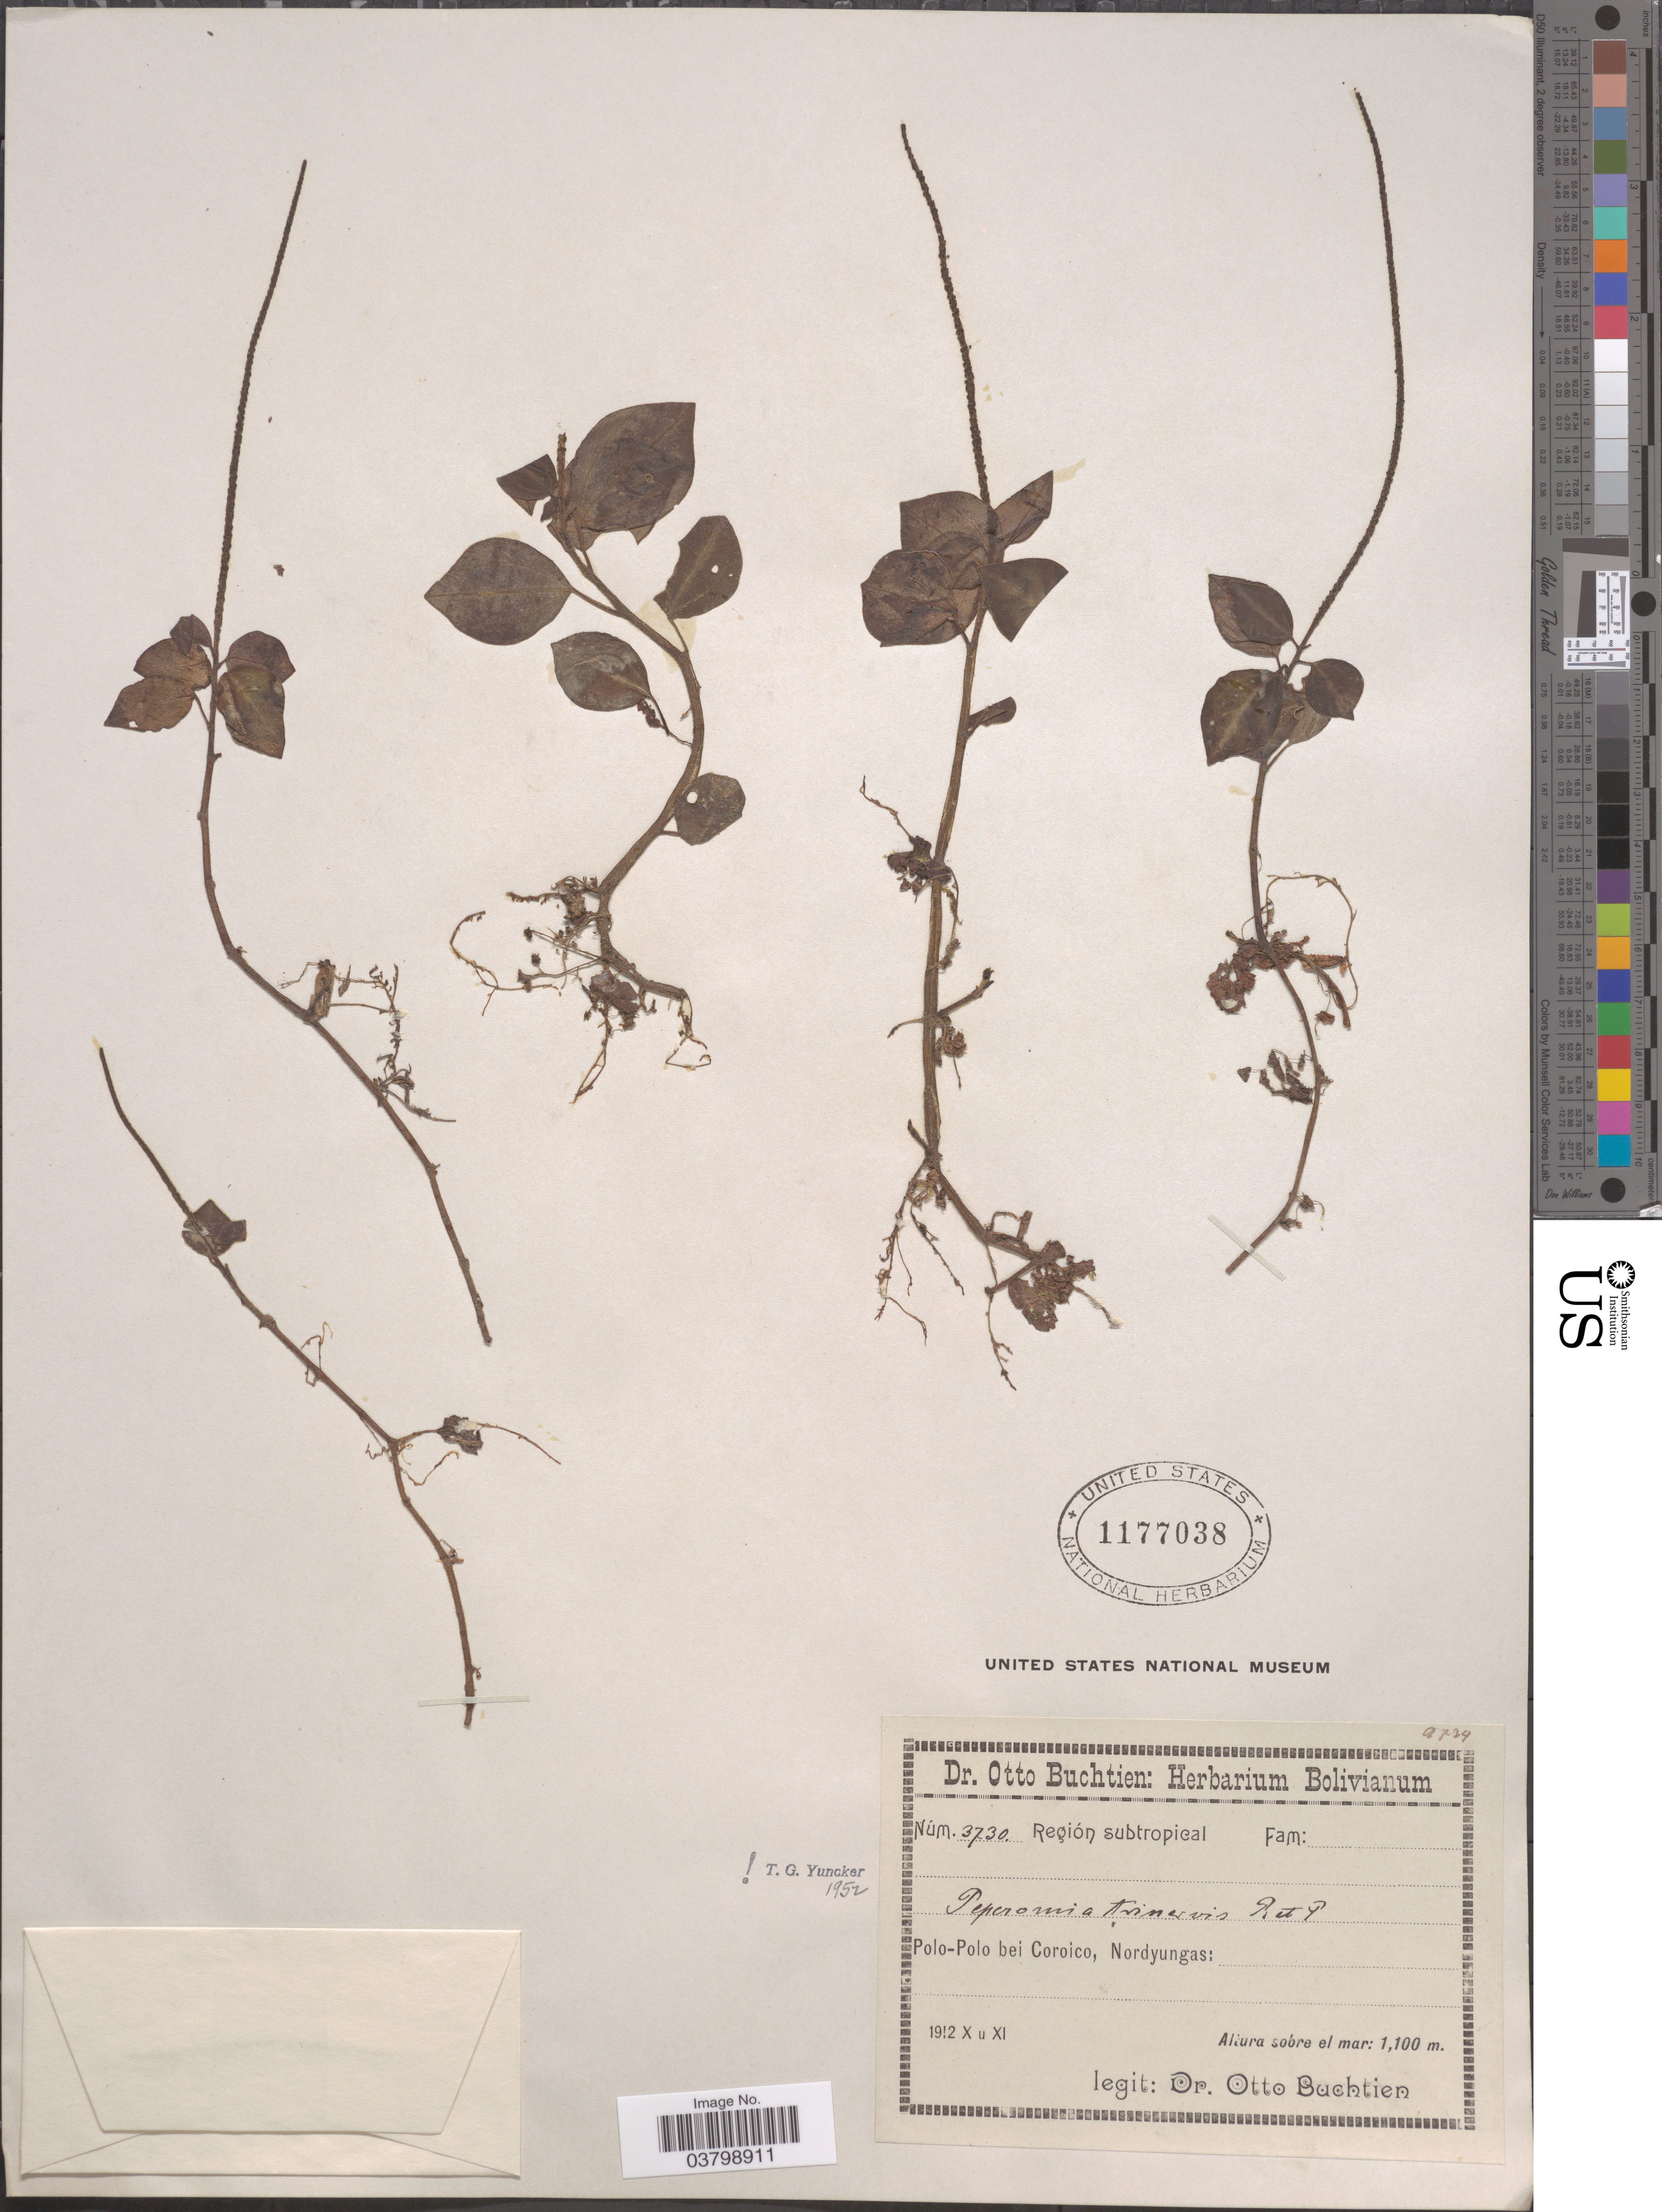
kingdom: Plantae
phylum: Tracheophyta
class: Magnoliopsida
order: Piperales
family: Piperaceae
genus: Peperomia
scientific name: Peperomia trinervis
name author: Ruiz & Pav.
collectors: O. Buchtien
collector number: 3730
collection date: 1912-10/1912-11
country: Bolivia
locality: Región subtropical. Polo-Polo bei Coroico, Nordyungas.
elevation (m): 1100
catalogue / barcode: US 1177038